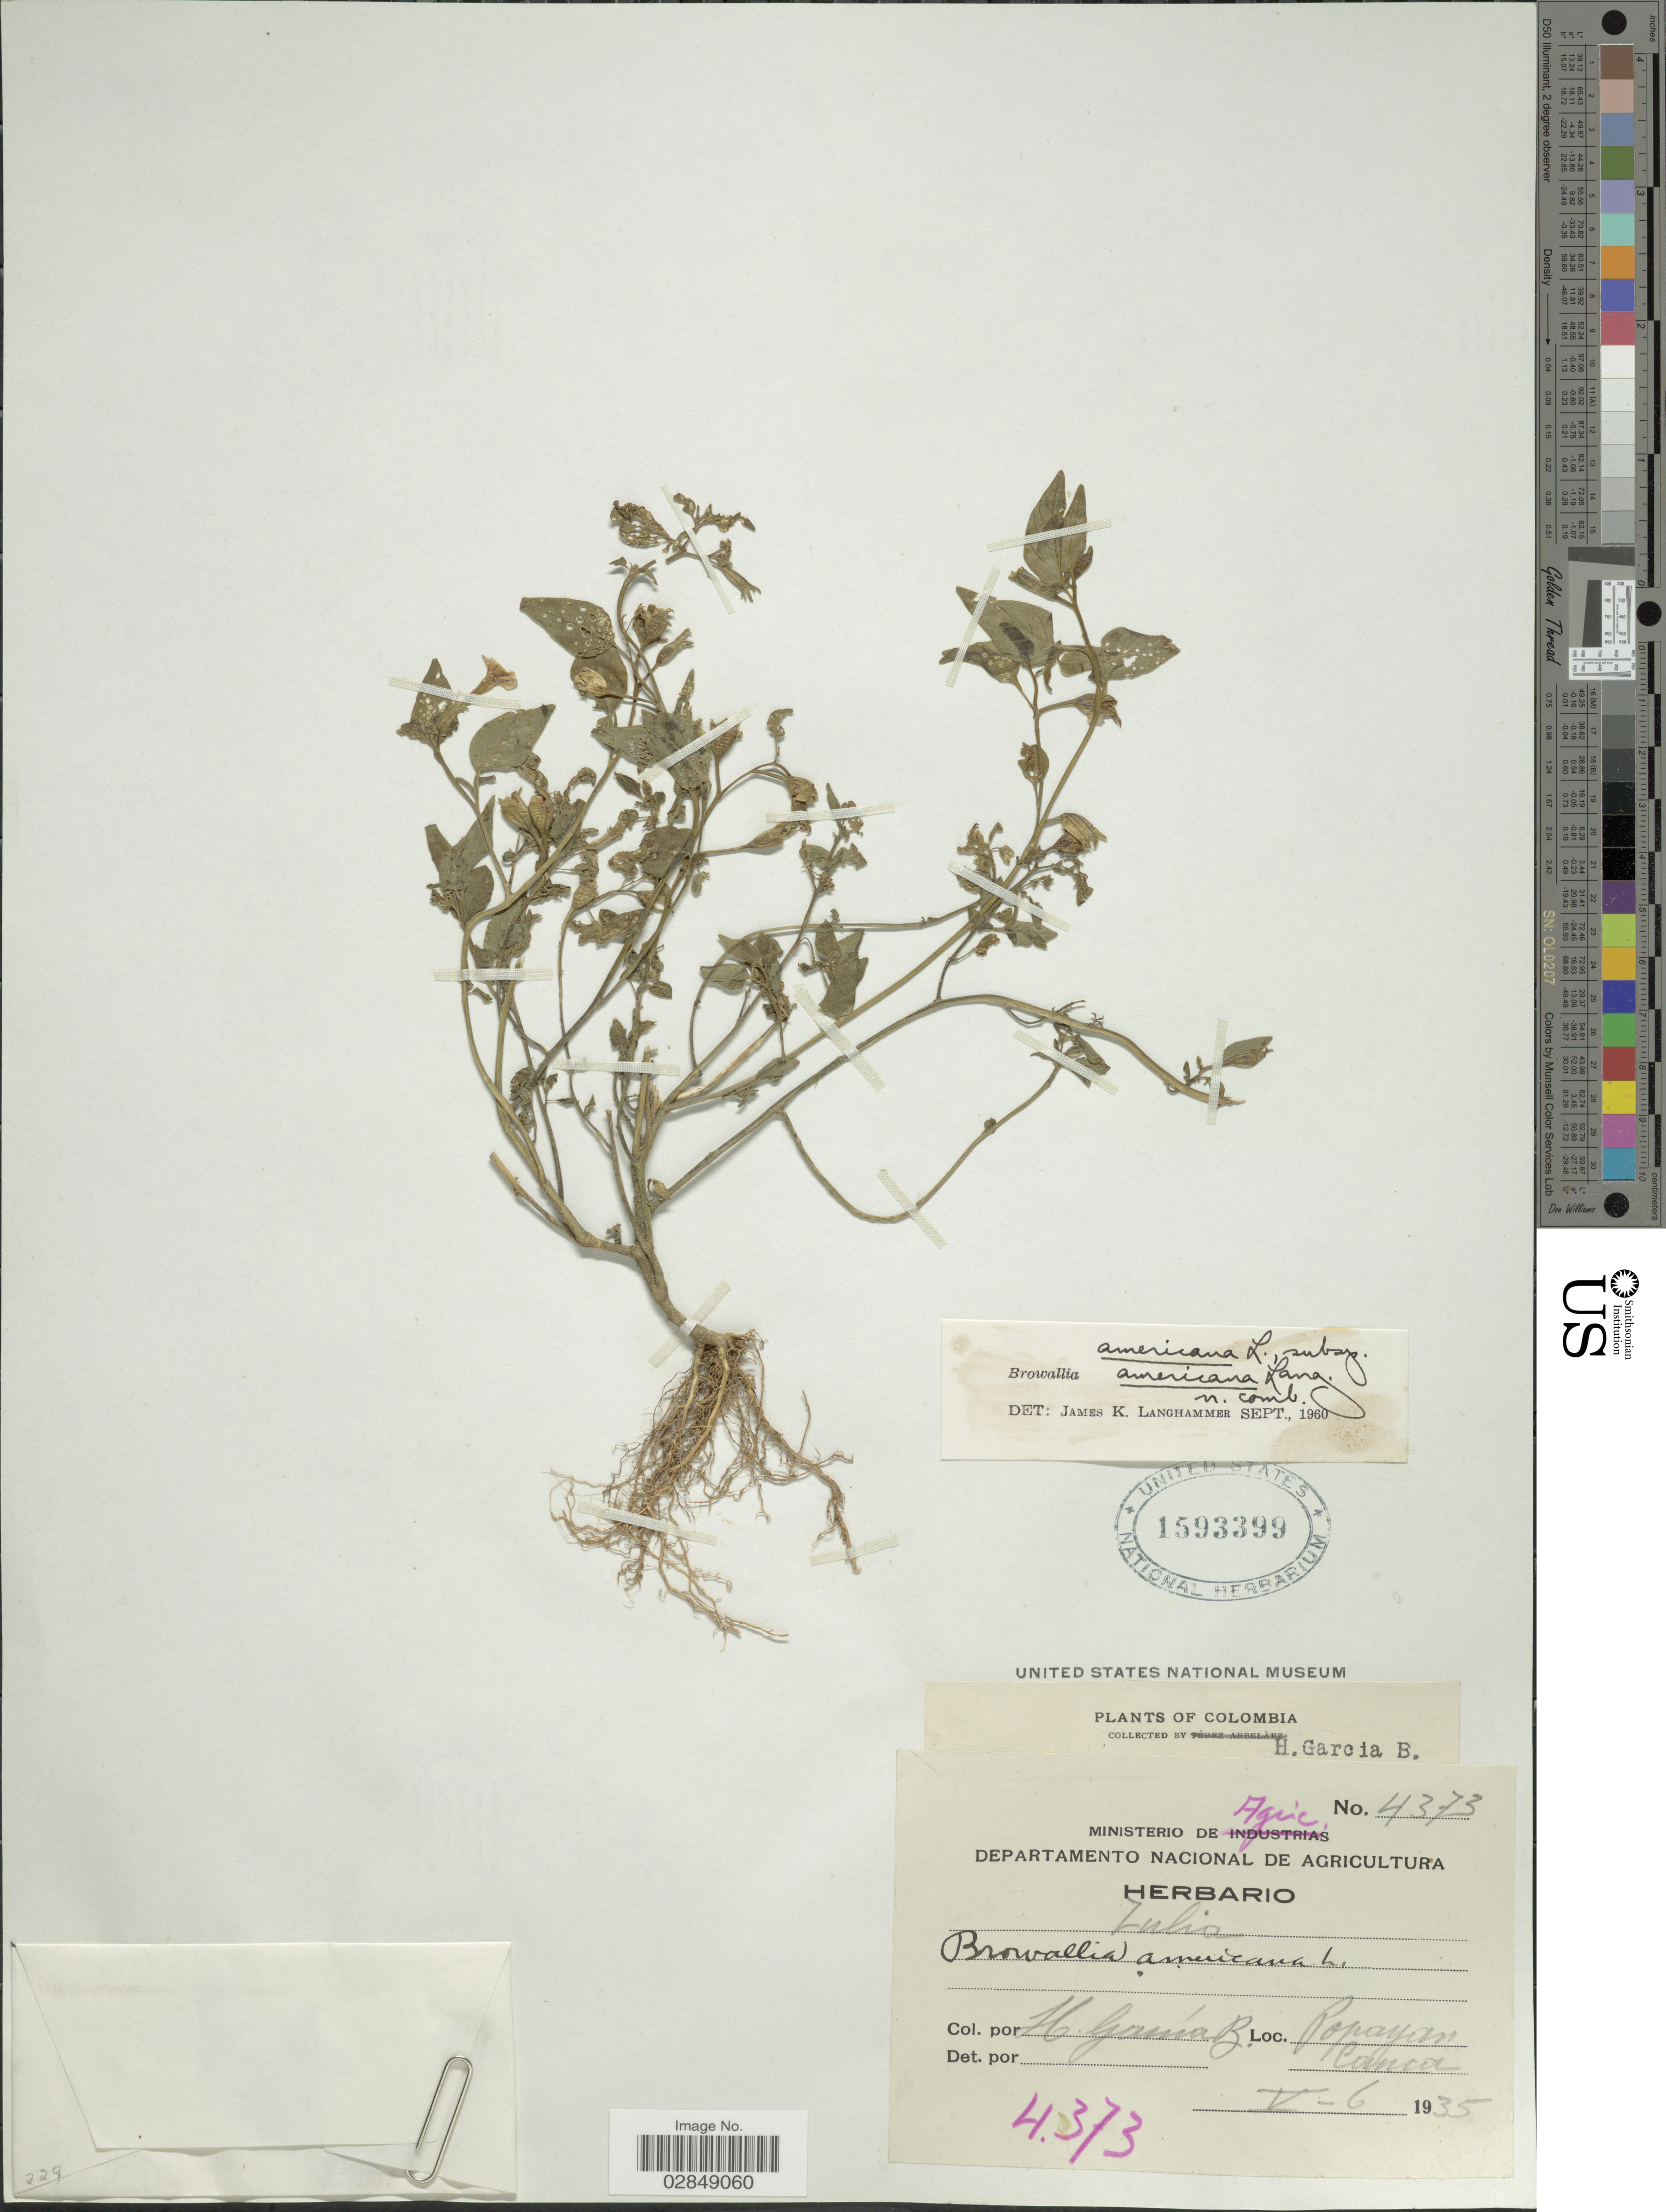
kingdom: Plantae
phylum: Tracheophyta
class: Magnoliopsida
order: Solanales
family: Solanaceae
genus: Browallia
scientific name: Browallia americana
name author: L.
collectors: H. García Barriga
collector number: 4373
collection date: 1935-05-06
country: Colombia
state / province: Cauca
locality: Popayan Cauca.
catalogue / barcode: US 1593399